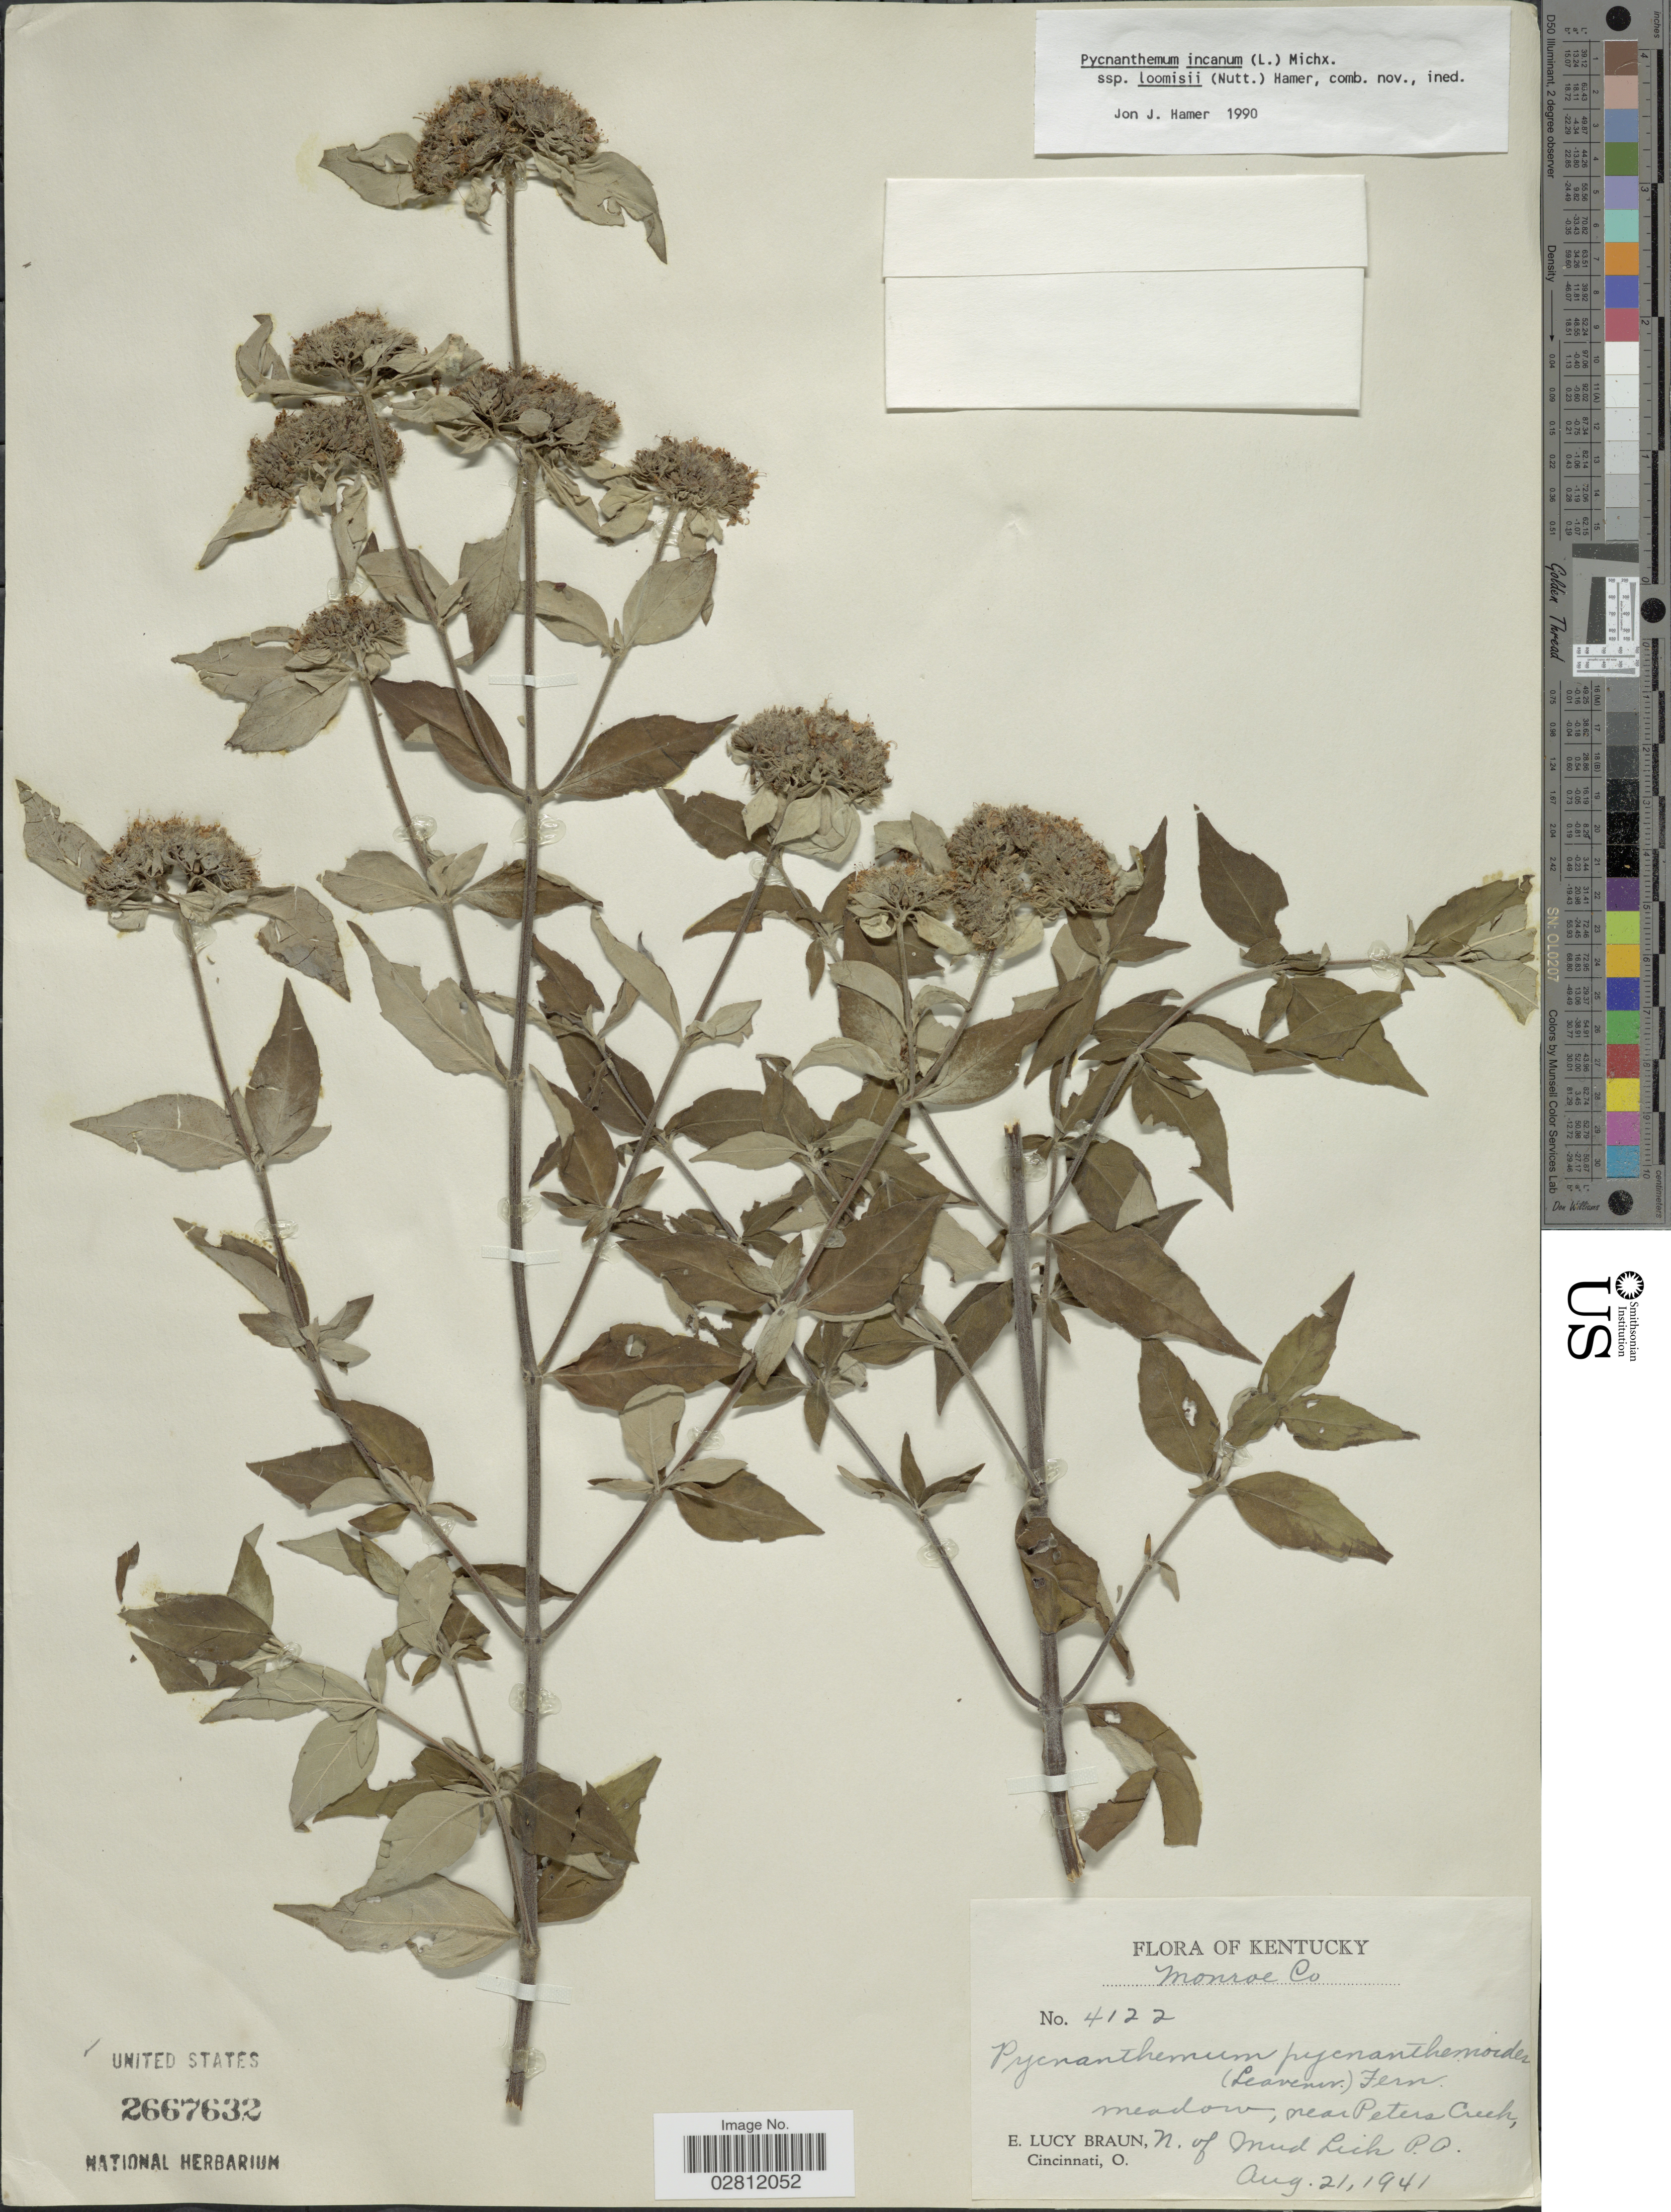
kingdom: Plantae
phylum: Tracheophyta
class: Magnoliopsida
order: Lamiales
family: Lamiaceae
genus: Pycnanthemum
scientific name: Pycnanthemum incanum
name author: (L.) Michx.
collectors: E. L. Braun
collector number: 4122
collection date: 1941-08-21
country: United States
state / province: Kentucky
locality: Monroe Co., meadow, near Peters Creek, N. of Mud Lich P.O.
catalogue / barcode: US 2667632